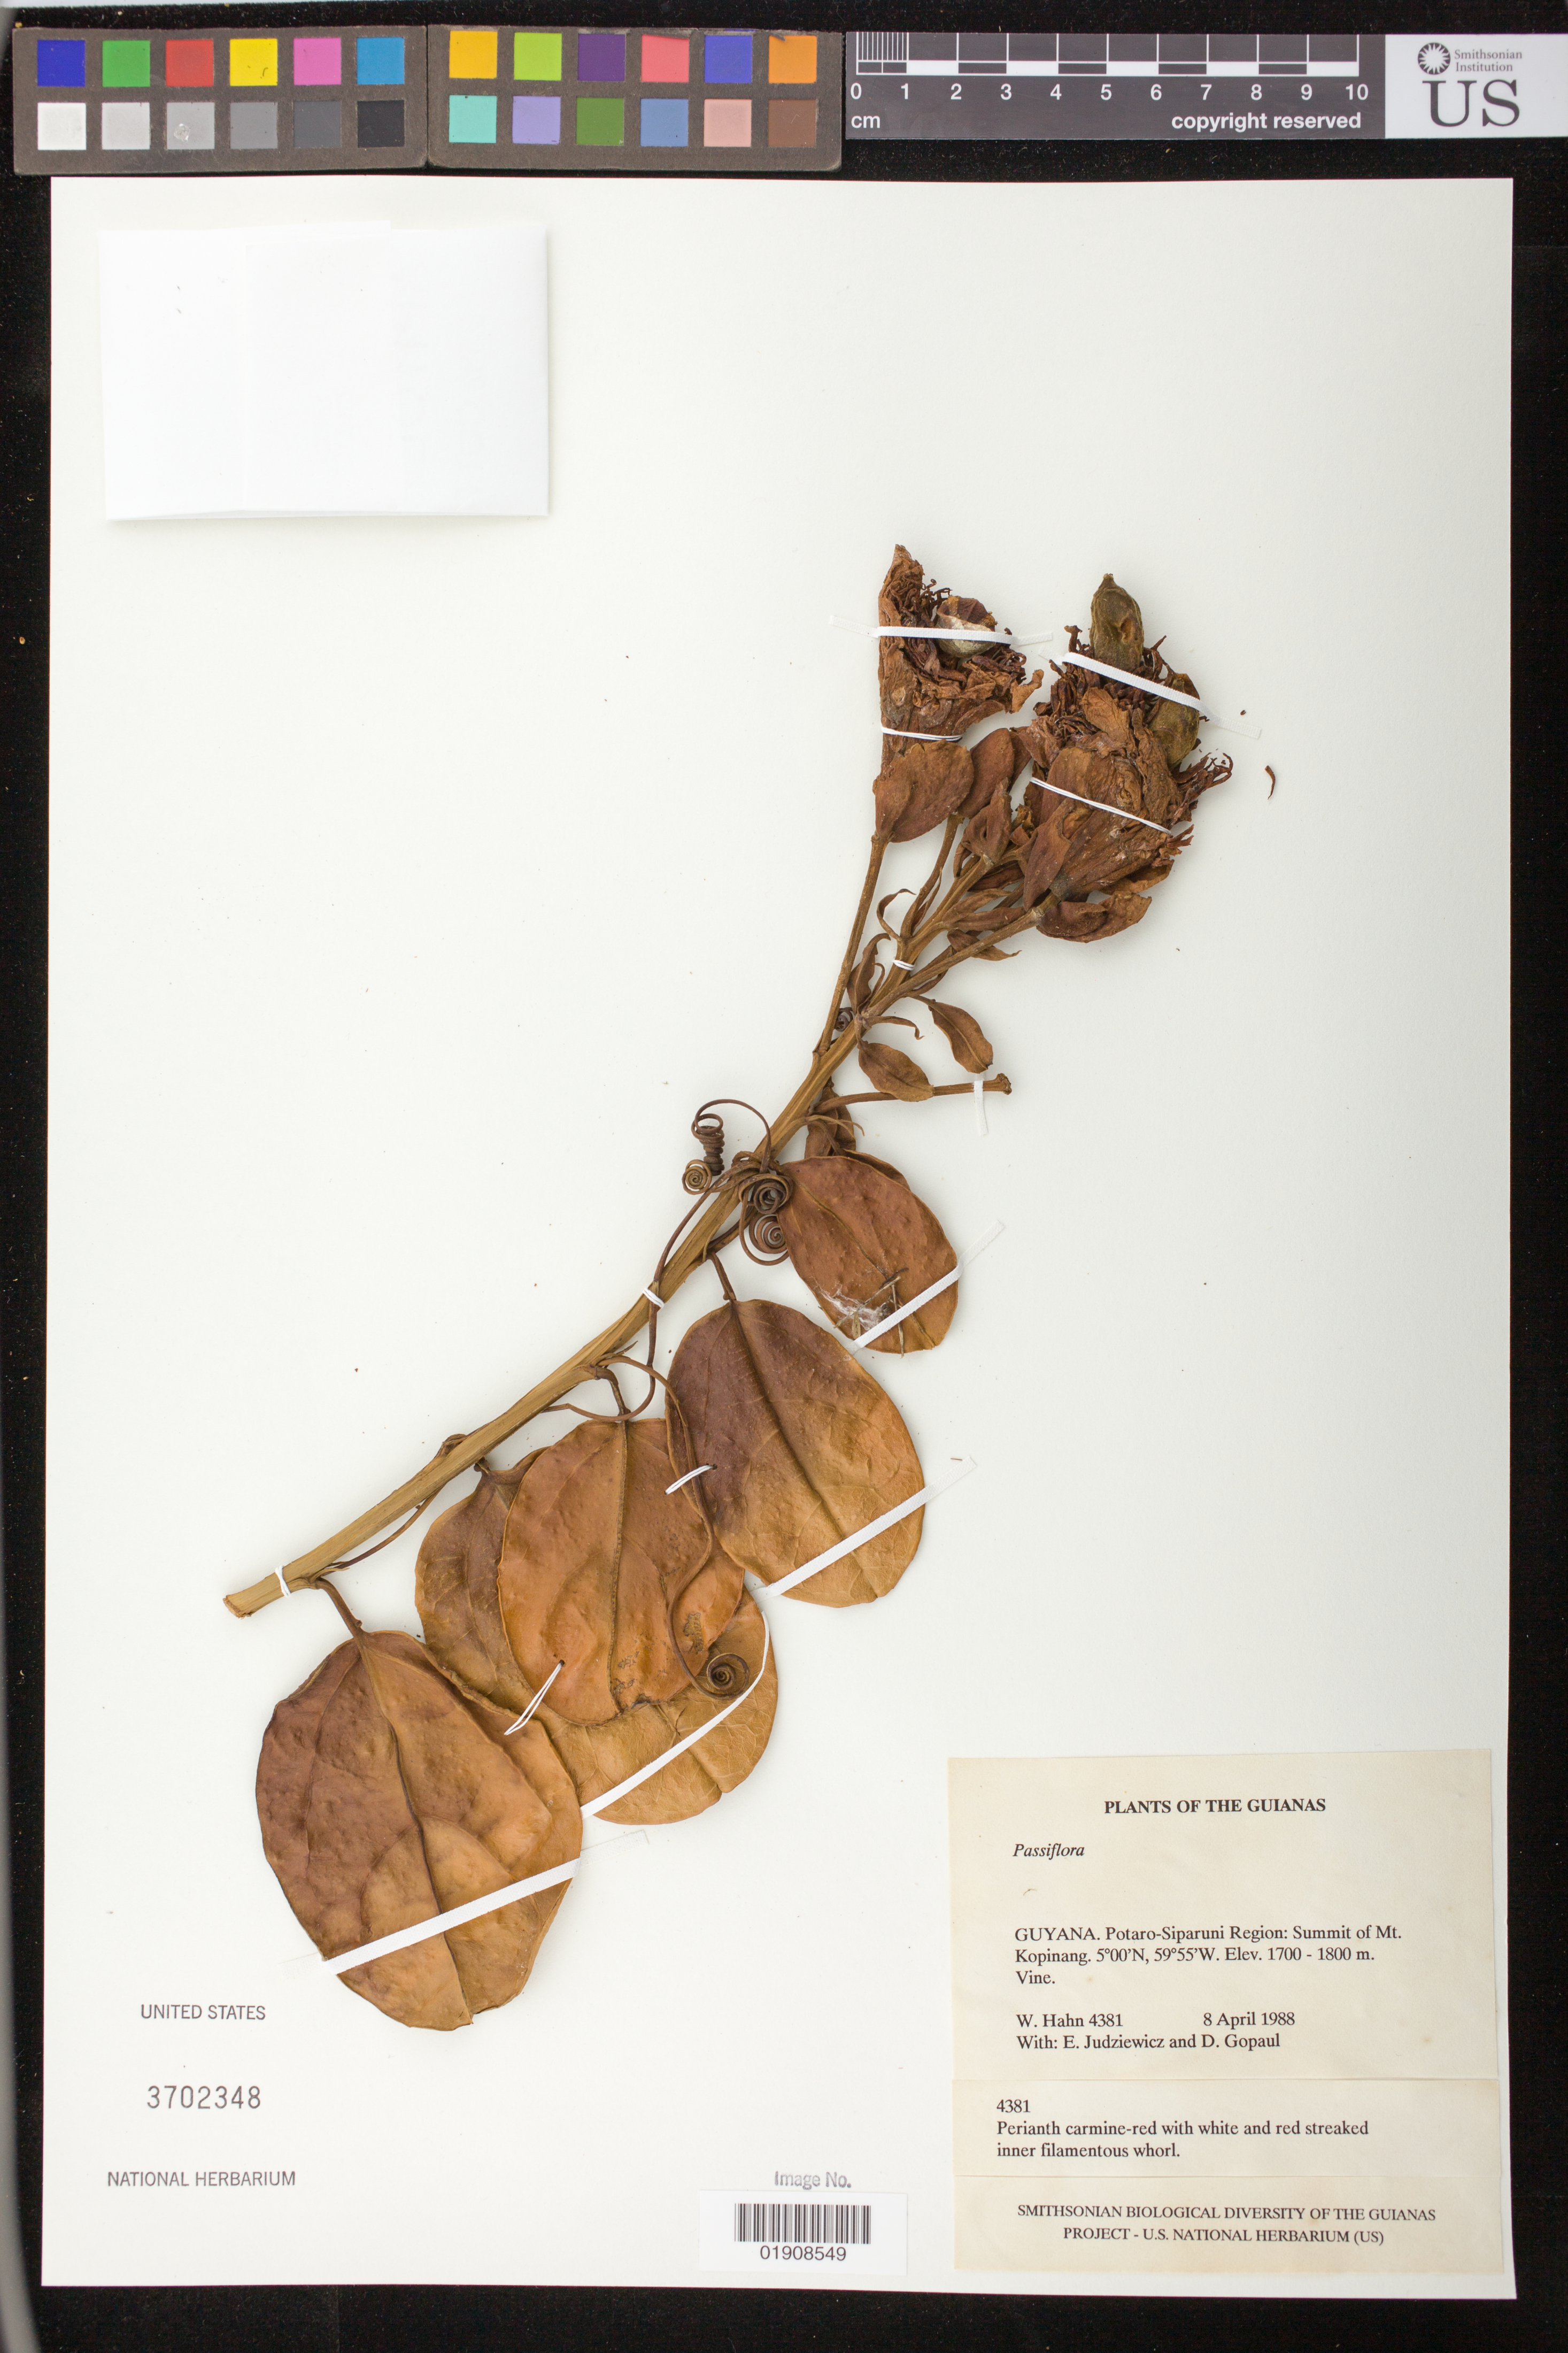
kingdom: Plantae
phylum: Tracheophyta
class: Magnoliopsida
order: Malpighiales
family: Passifloraceae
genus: Passiflora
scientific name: Passiflora sp.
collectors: W. Hahn, E. J. Judziewicz & D. Gopaul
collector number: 4381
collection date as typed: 8 April 1988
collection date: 1988-04-08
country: Guyana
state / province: Potaro-Siparuni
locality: Summit of Mt. Kopinang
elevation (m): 1700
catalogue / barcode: US 3702348